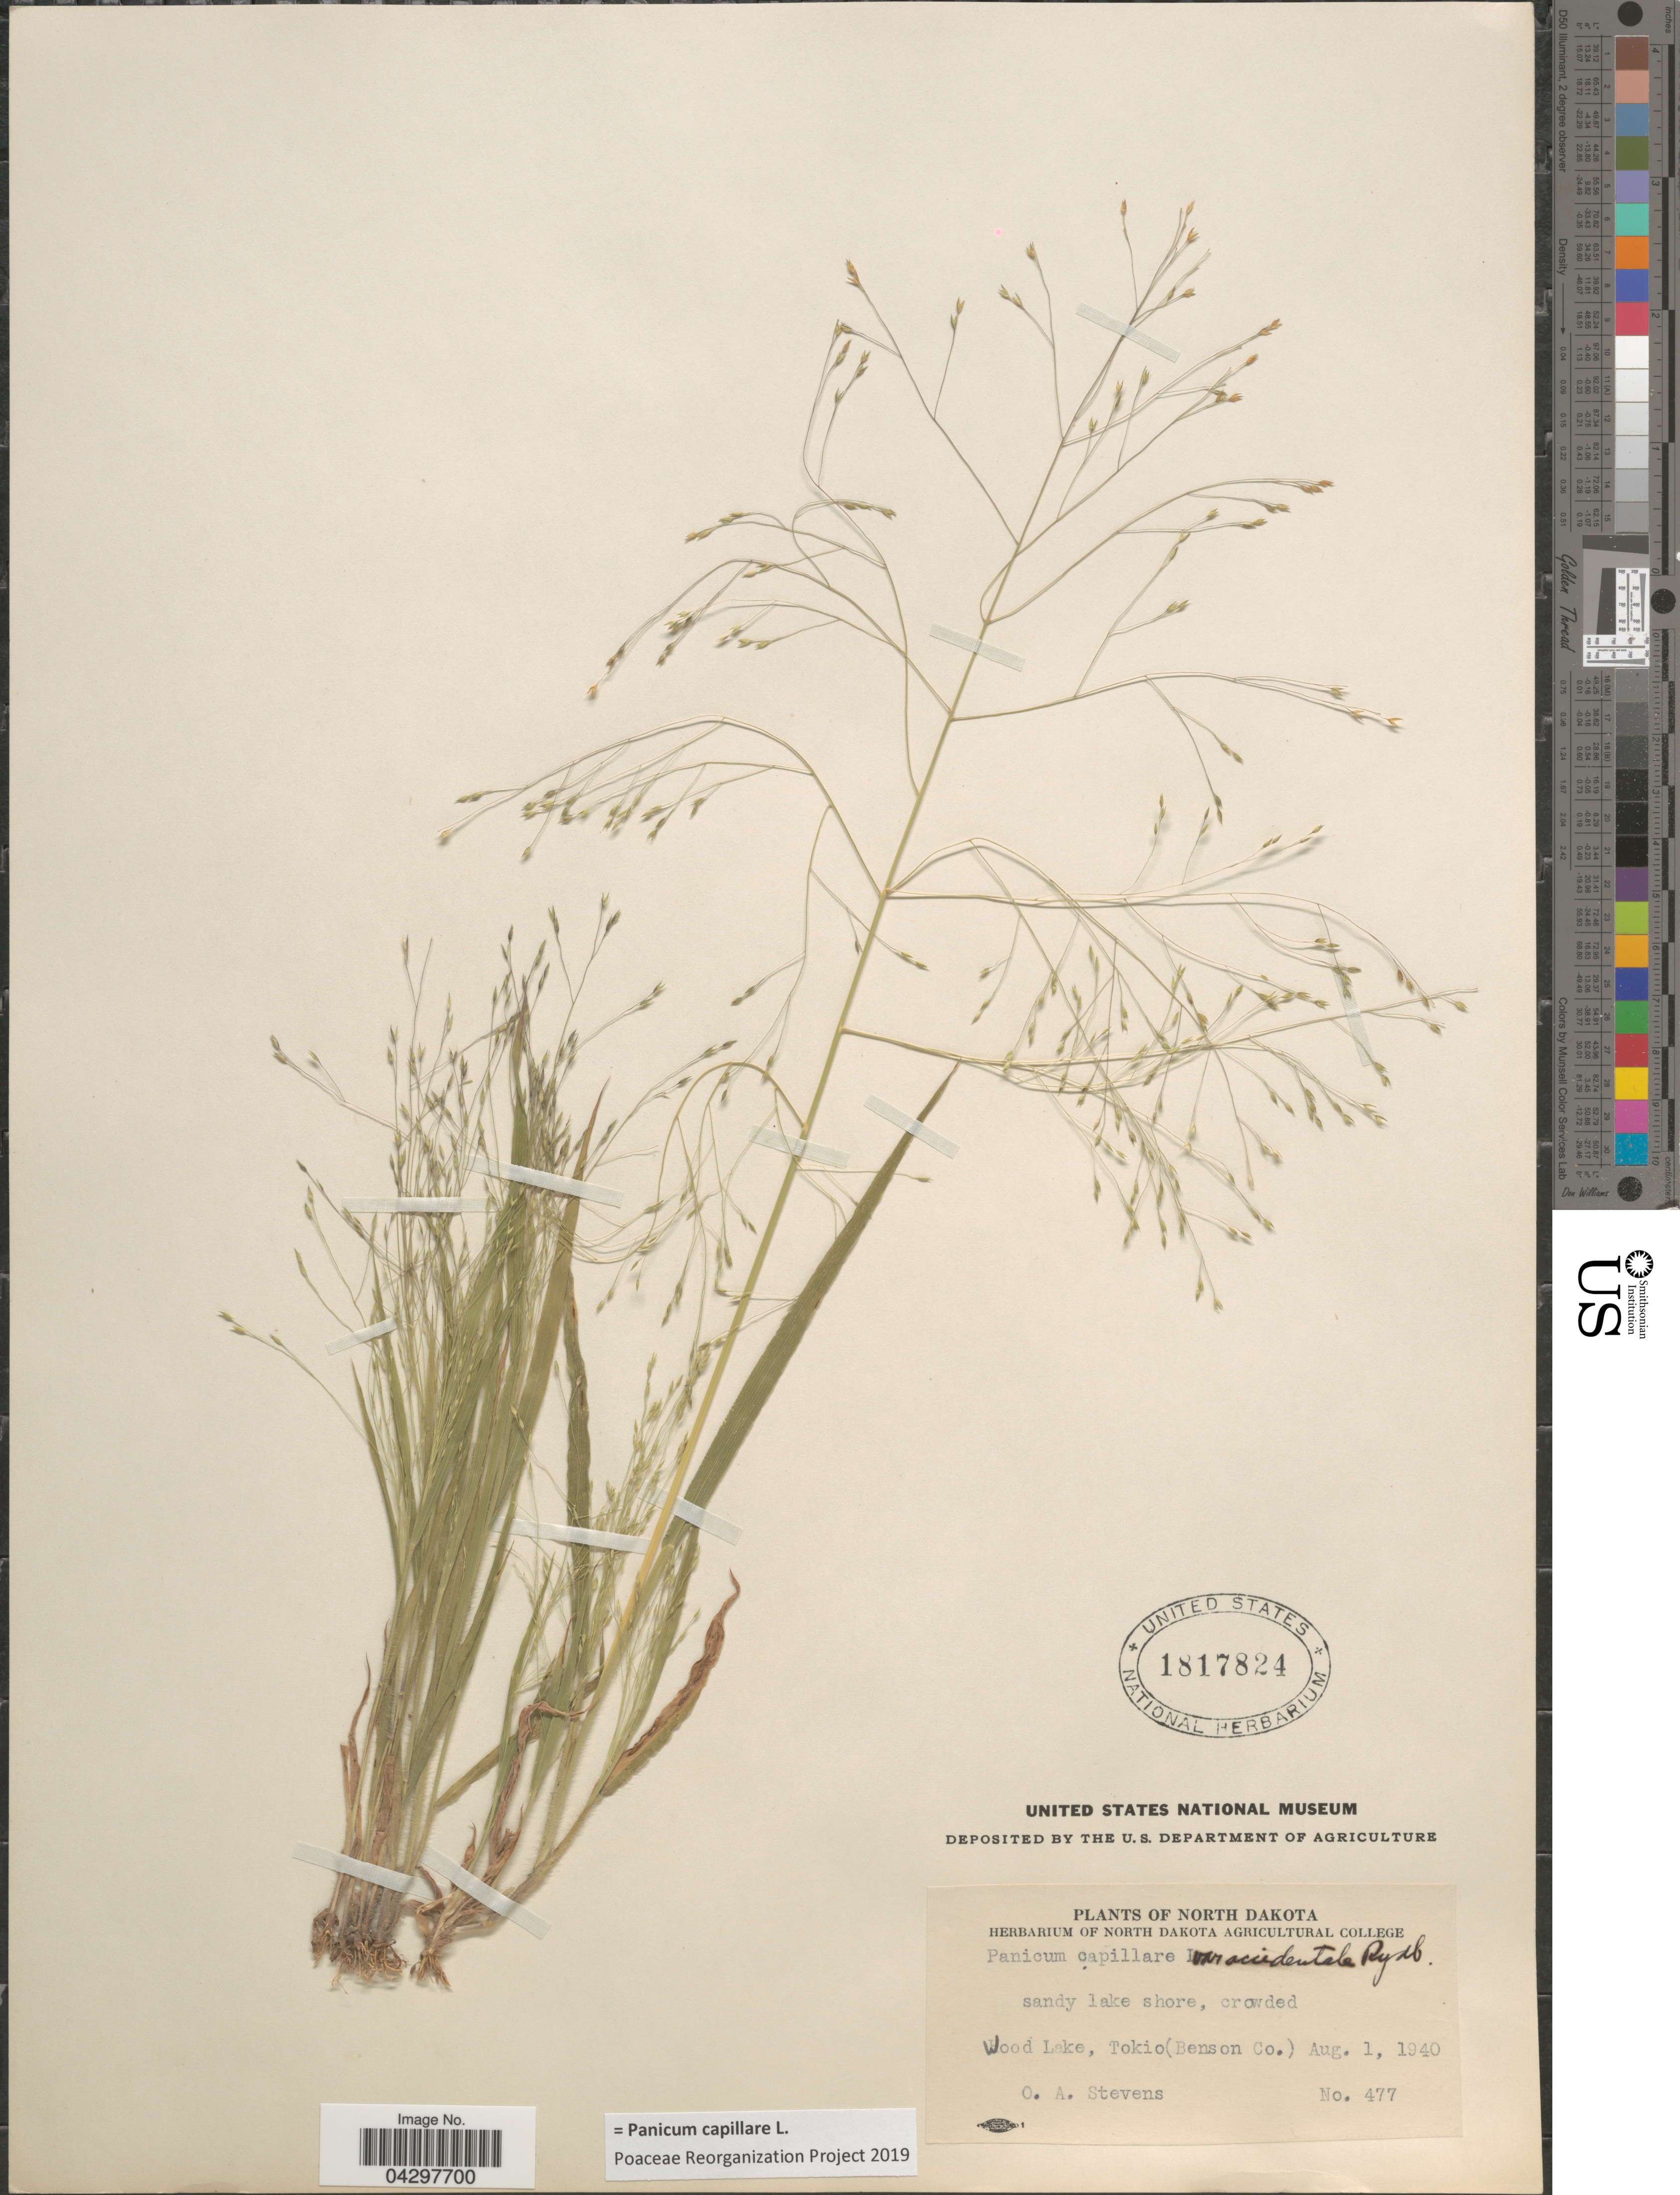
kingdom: Plantae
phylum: Tracheophyta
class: Liliopsida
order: Poales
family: Poaceae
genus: Panicum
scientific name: Panicum capillare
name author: L.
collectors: O. A. Stevens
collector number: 477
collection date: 1940-08-01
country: United States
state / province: North Dakota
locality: Sandy lake shore, crowded. Wood Lake, Tokio (Benson Co.).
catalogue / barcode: US 1817824